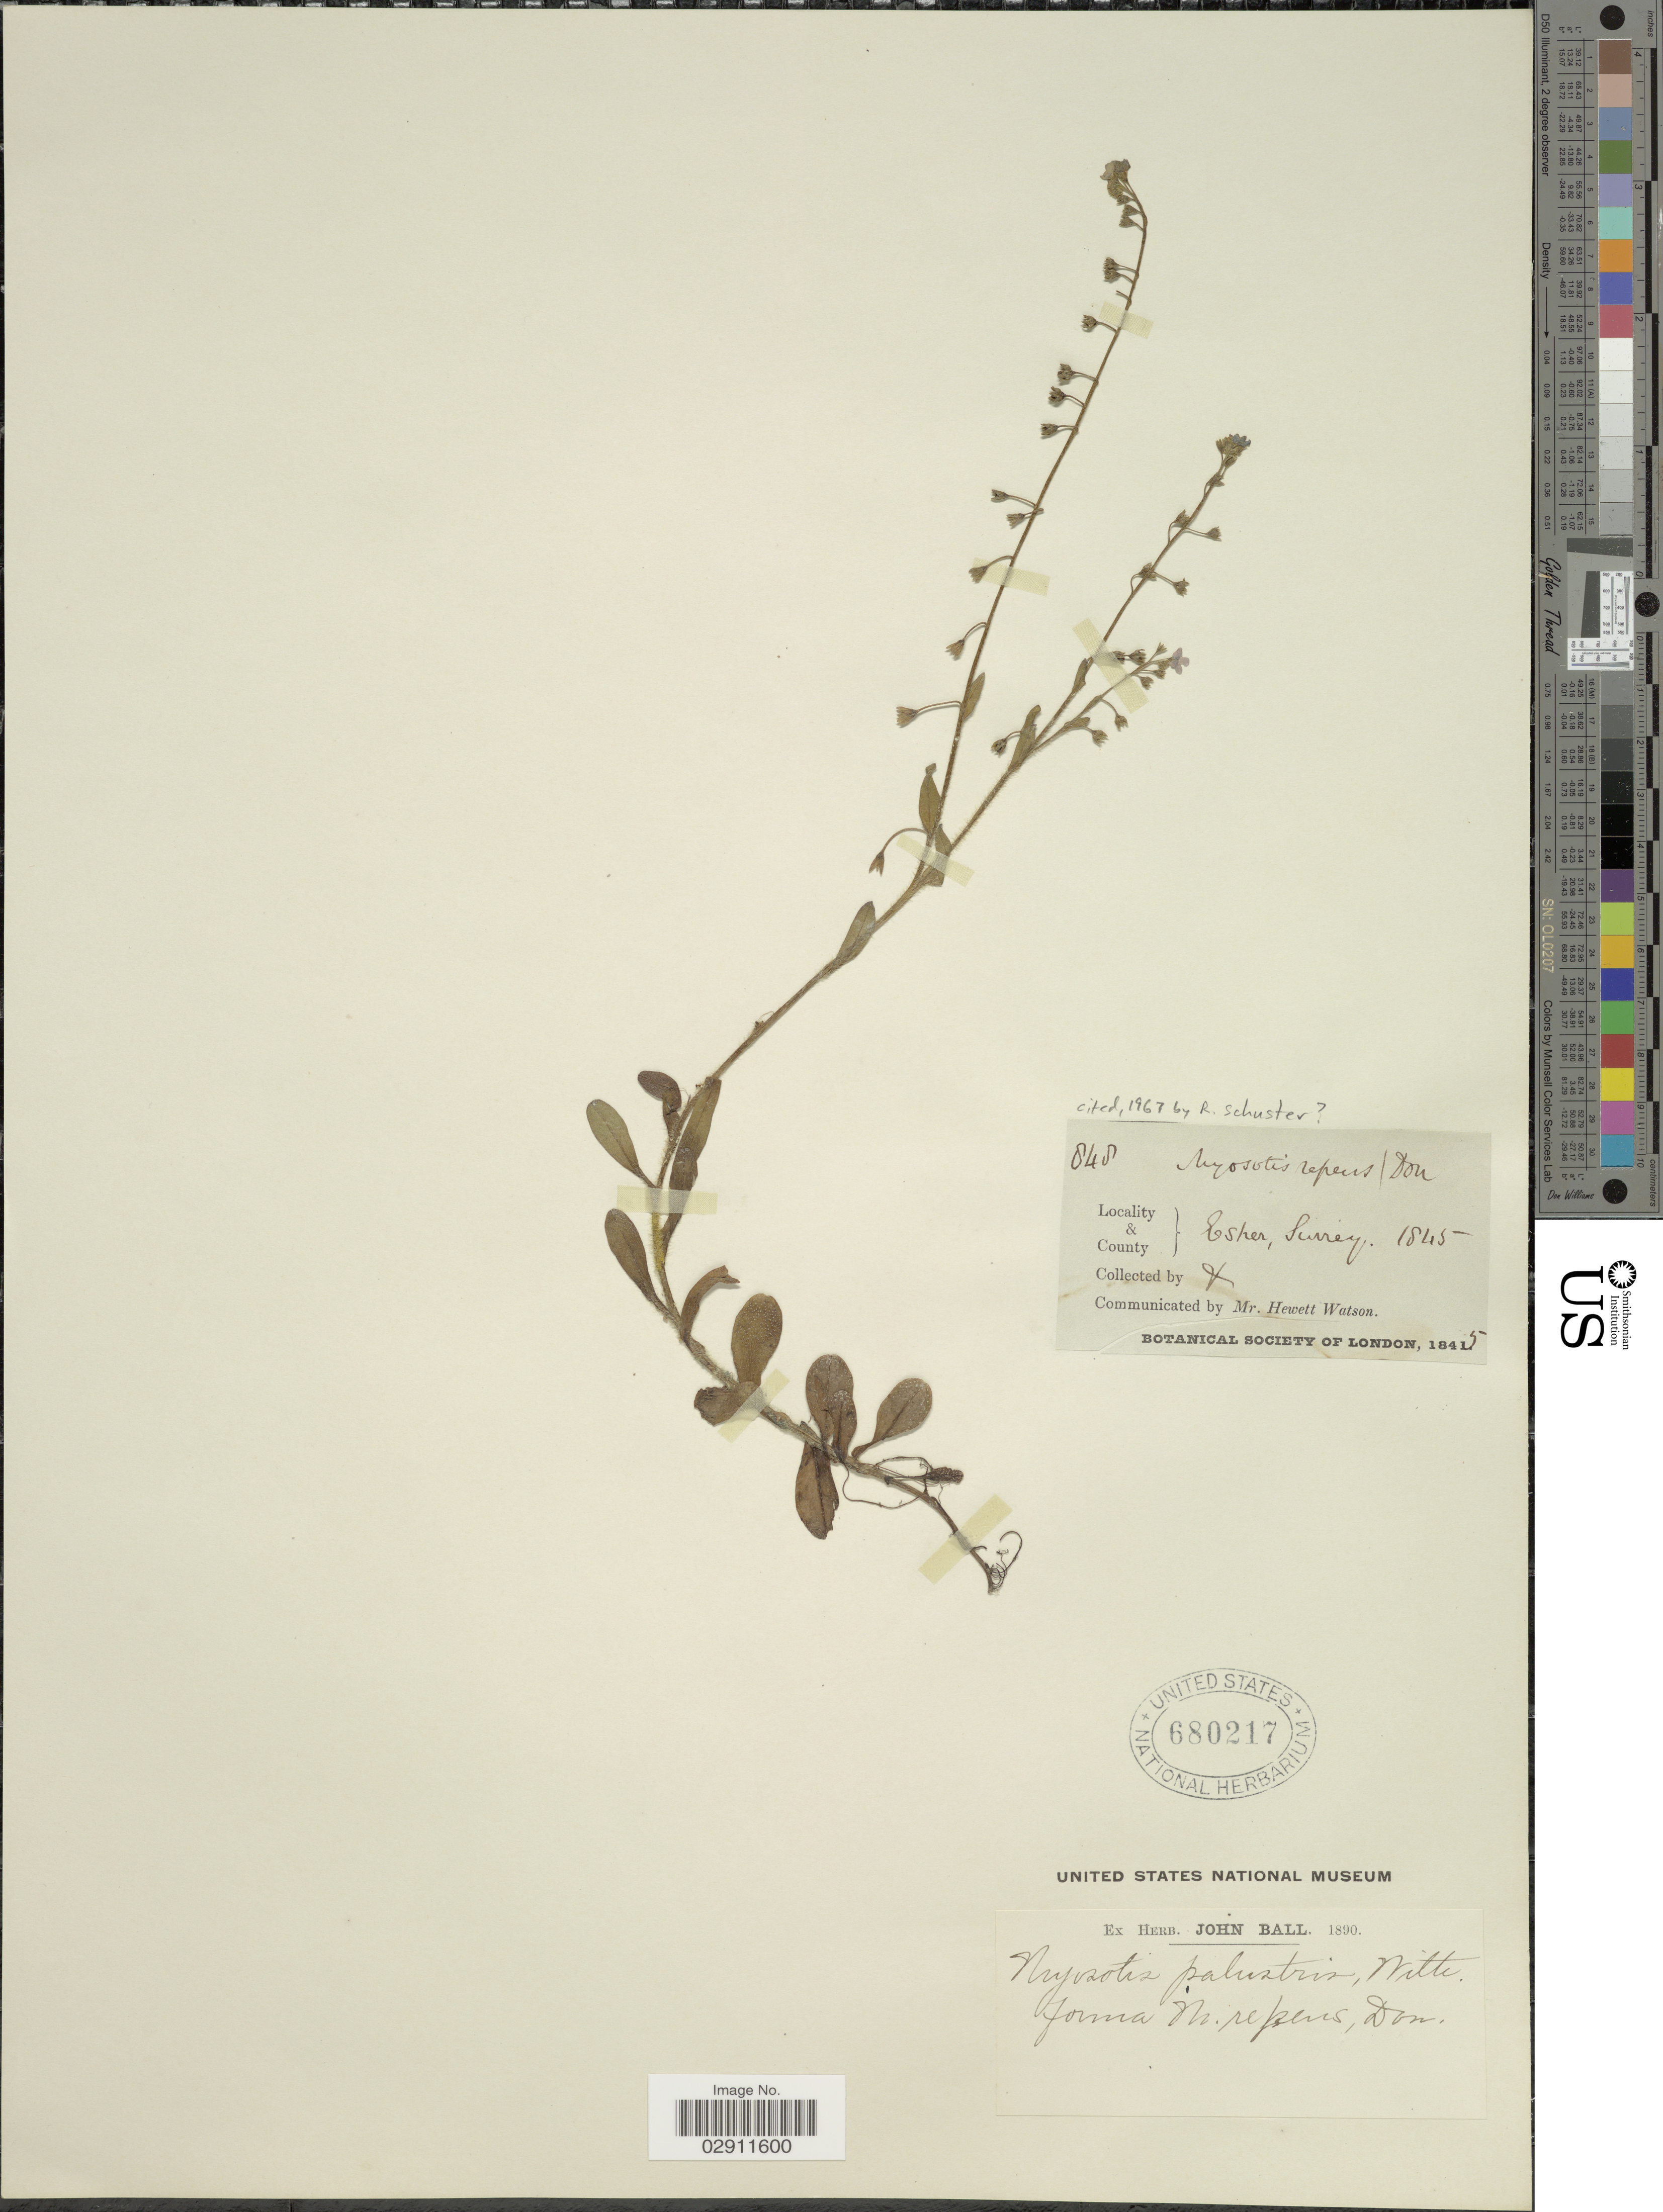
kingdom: Plantae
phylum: Tracheophyta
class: Magnoliopsida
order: Boraginales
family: Boraginaceae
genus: Myosotis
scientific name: Myosotis repens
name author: G. Don ex Hook.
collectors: ex herb. John Ball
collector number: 848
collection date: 1845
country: United Kingdom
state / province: England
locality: Esher, Surrey.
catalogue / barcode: US 680217